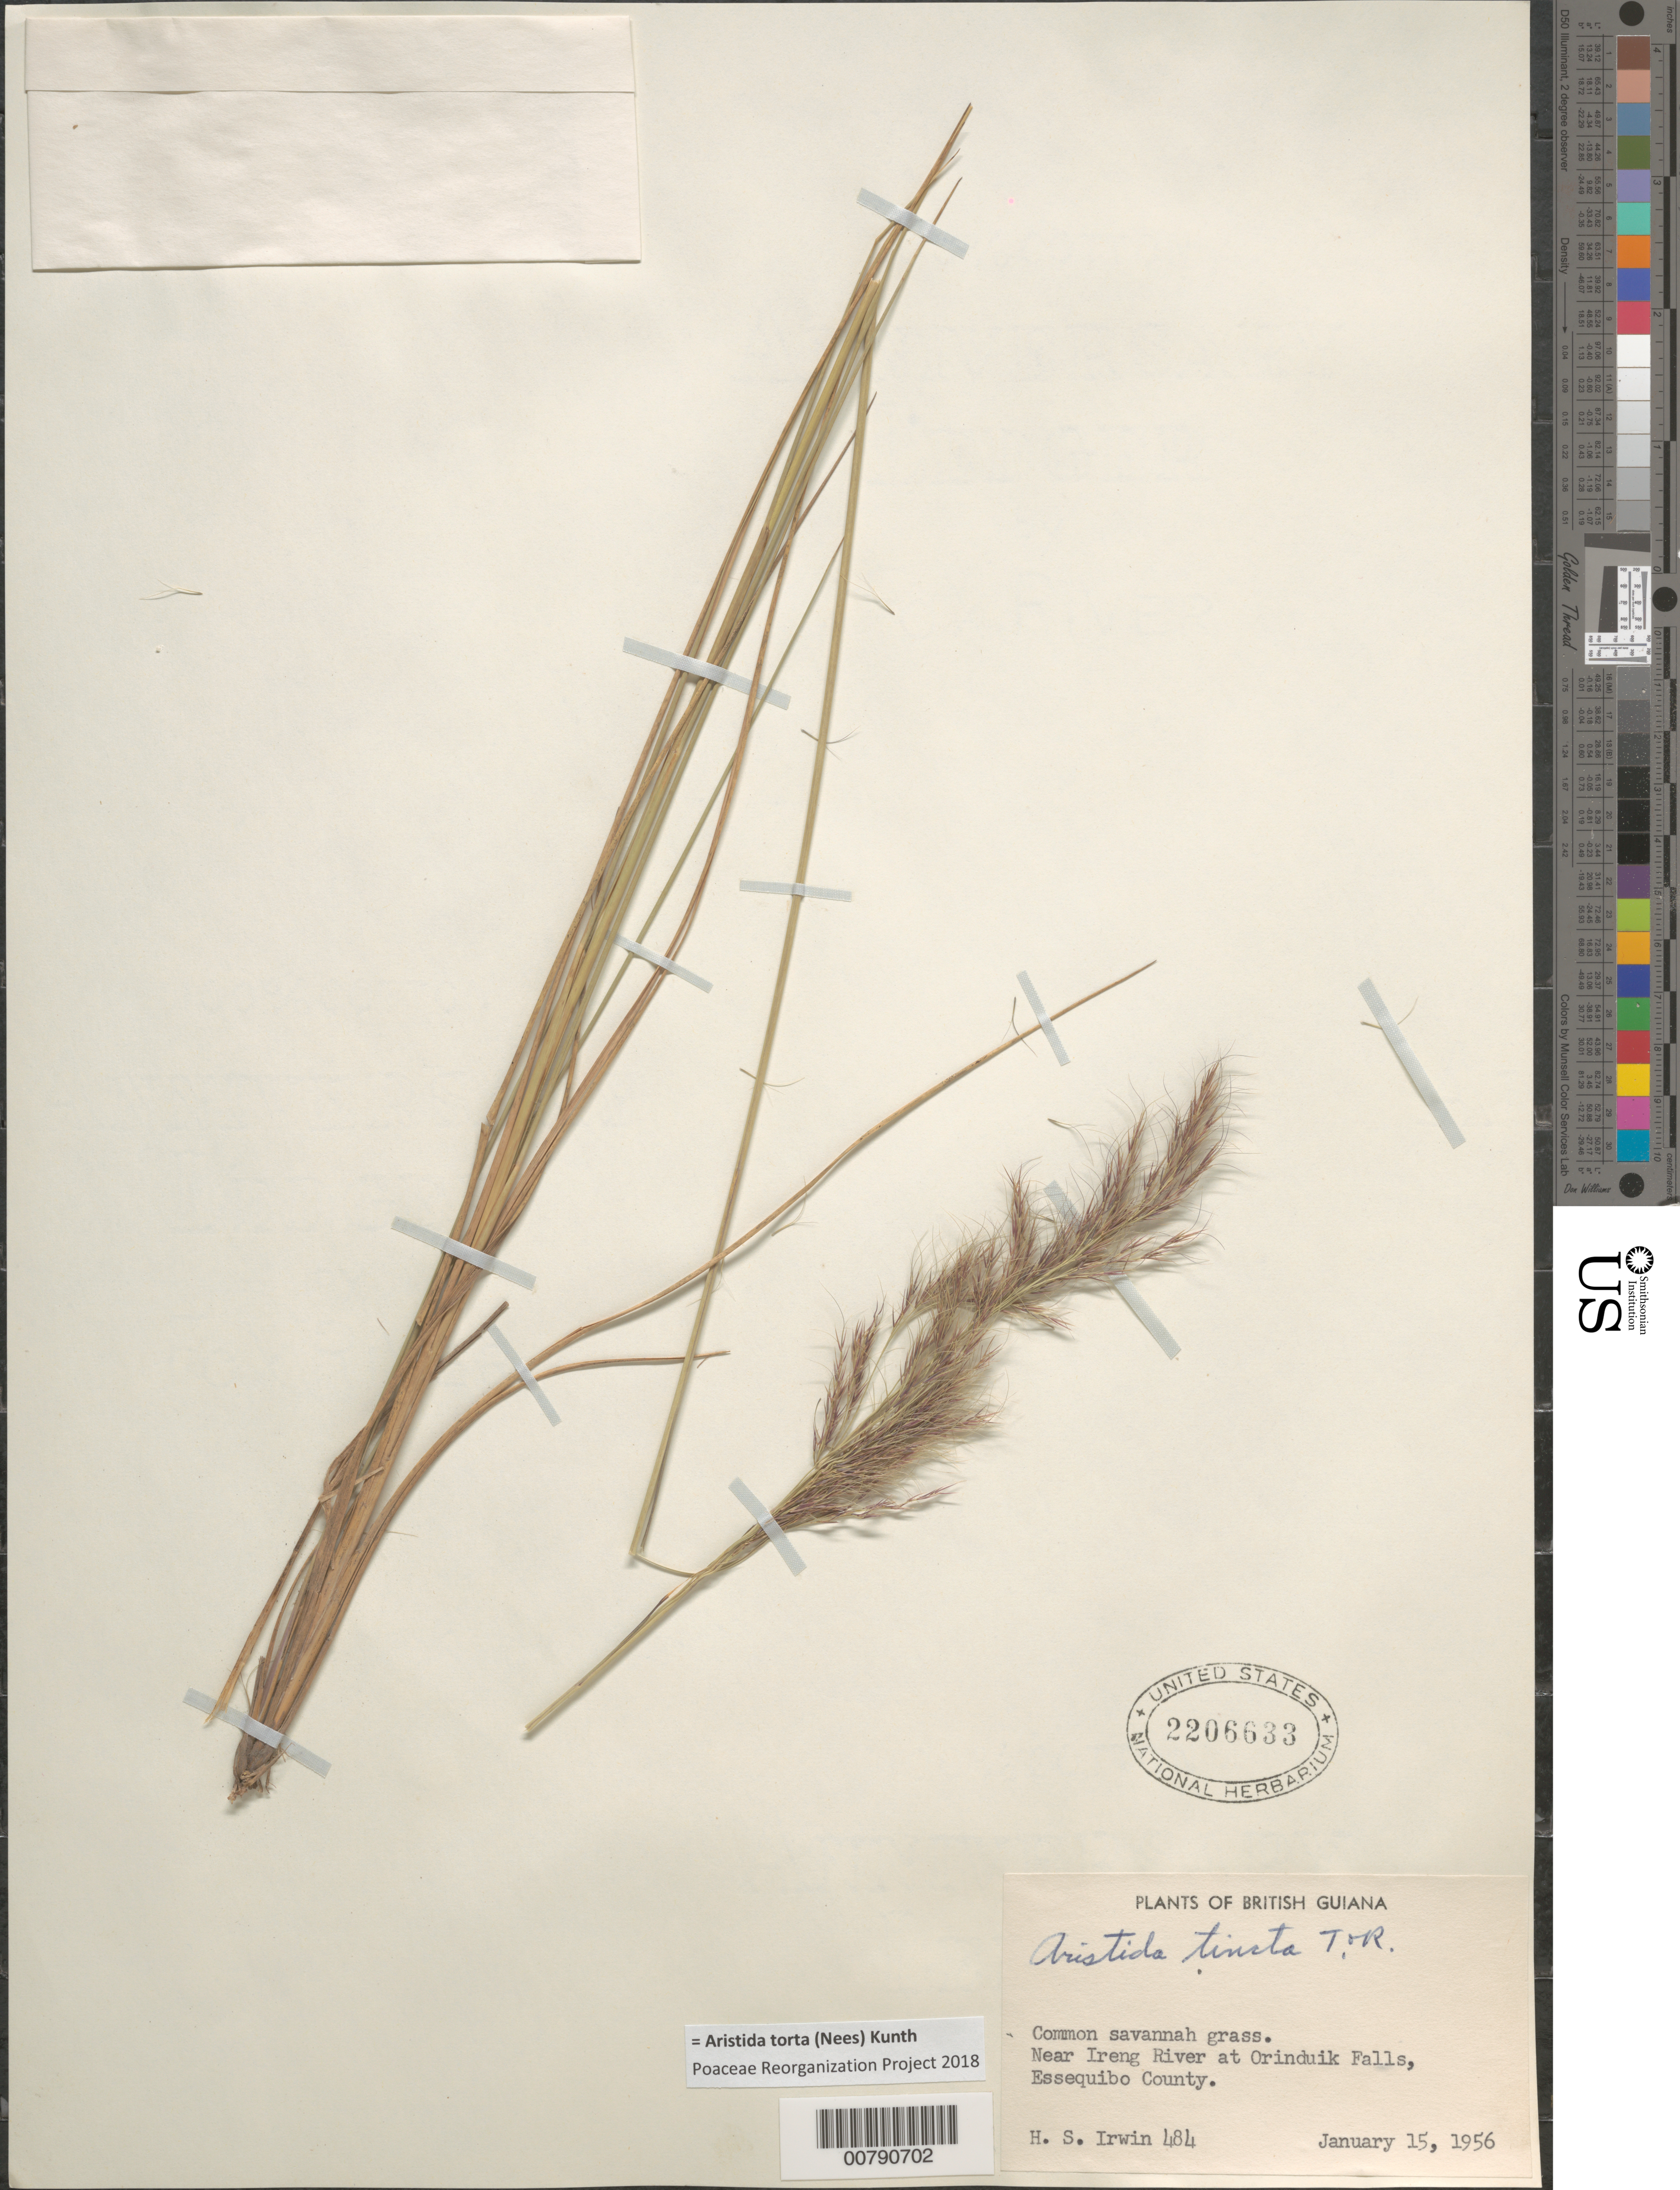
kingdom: Plantae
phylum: Tracheophyta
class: Liliopsida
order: Poales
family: Poaceae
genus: Aristida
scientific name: Aristida torta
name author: (Nees) Kunth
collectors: H. Irwin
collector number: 484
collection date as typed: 15-Jan-56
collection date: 1956-01-15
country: Guyana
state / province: Potaro-Siparuni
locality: Ireng R., Orinduik Falls, Essequibo County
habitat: Savanna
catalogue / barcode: US 2206633